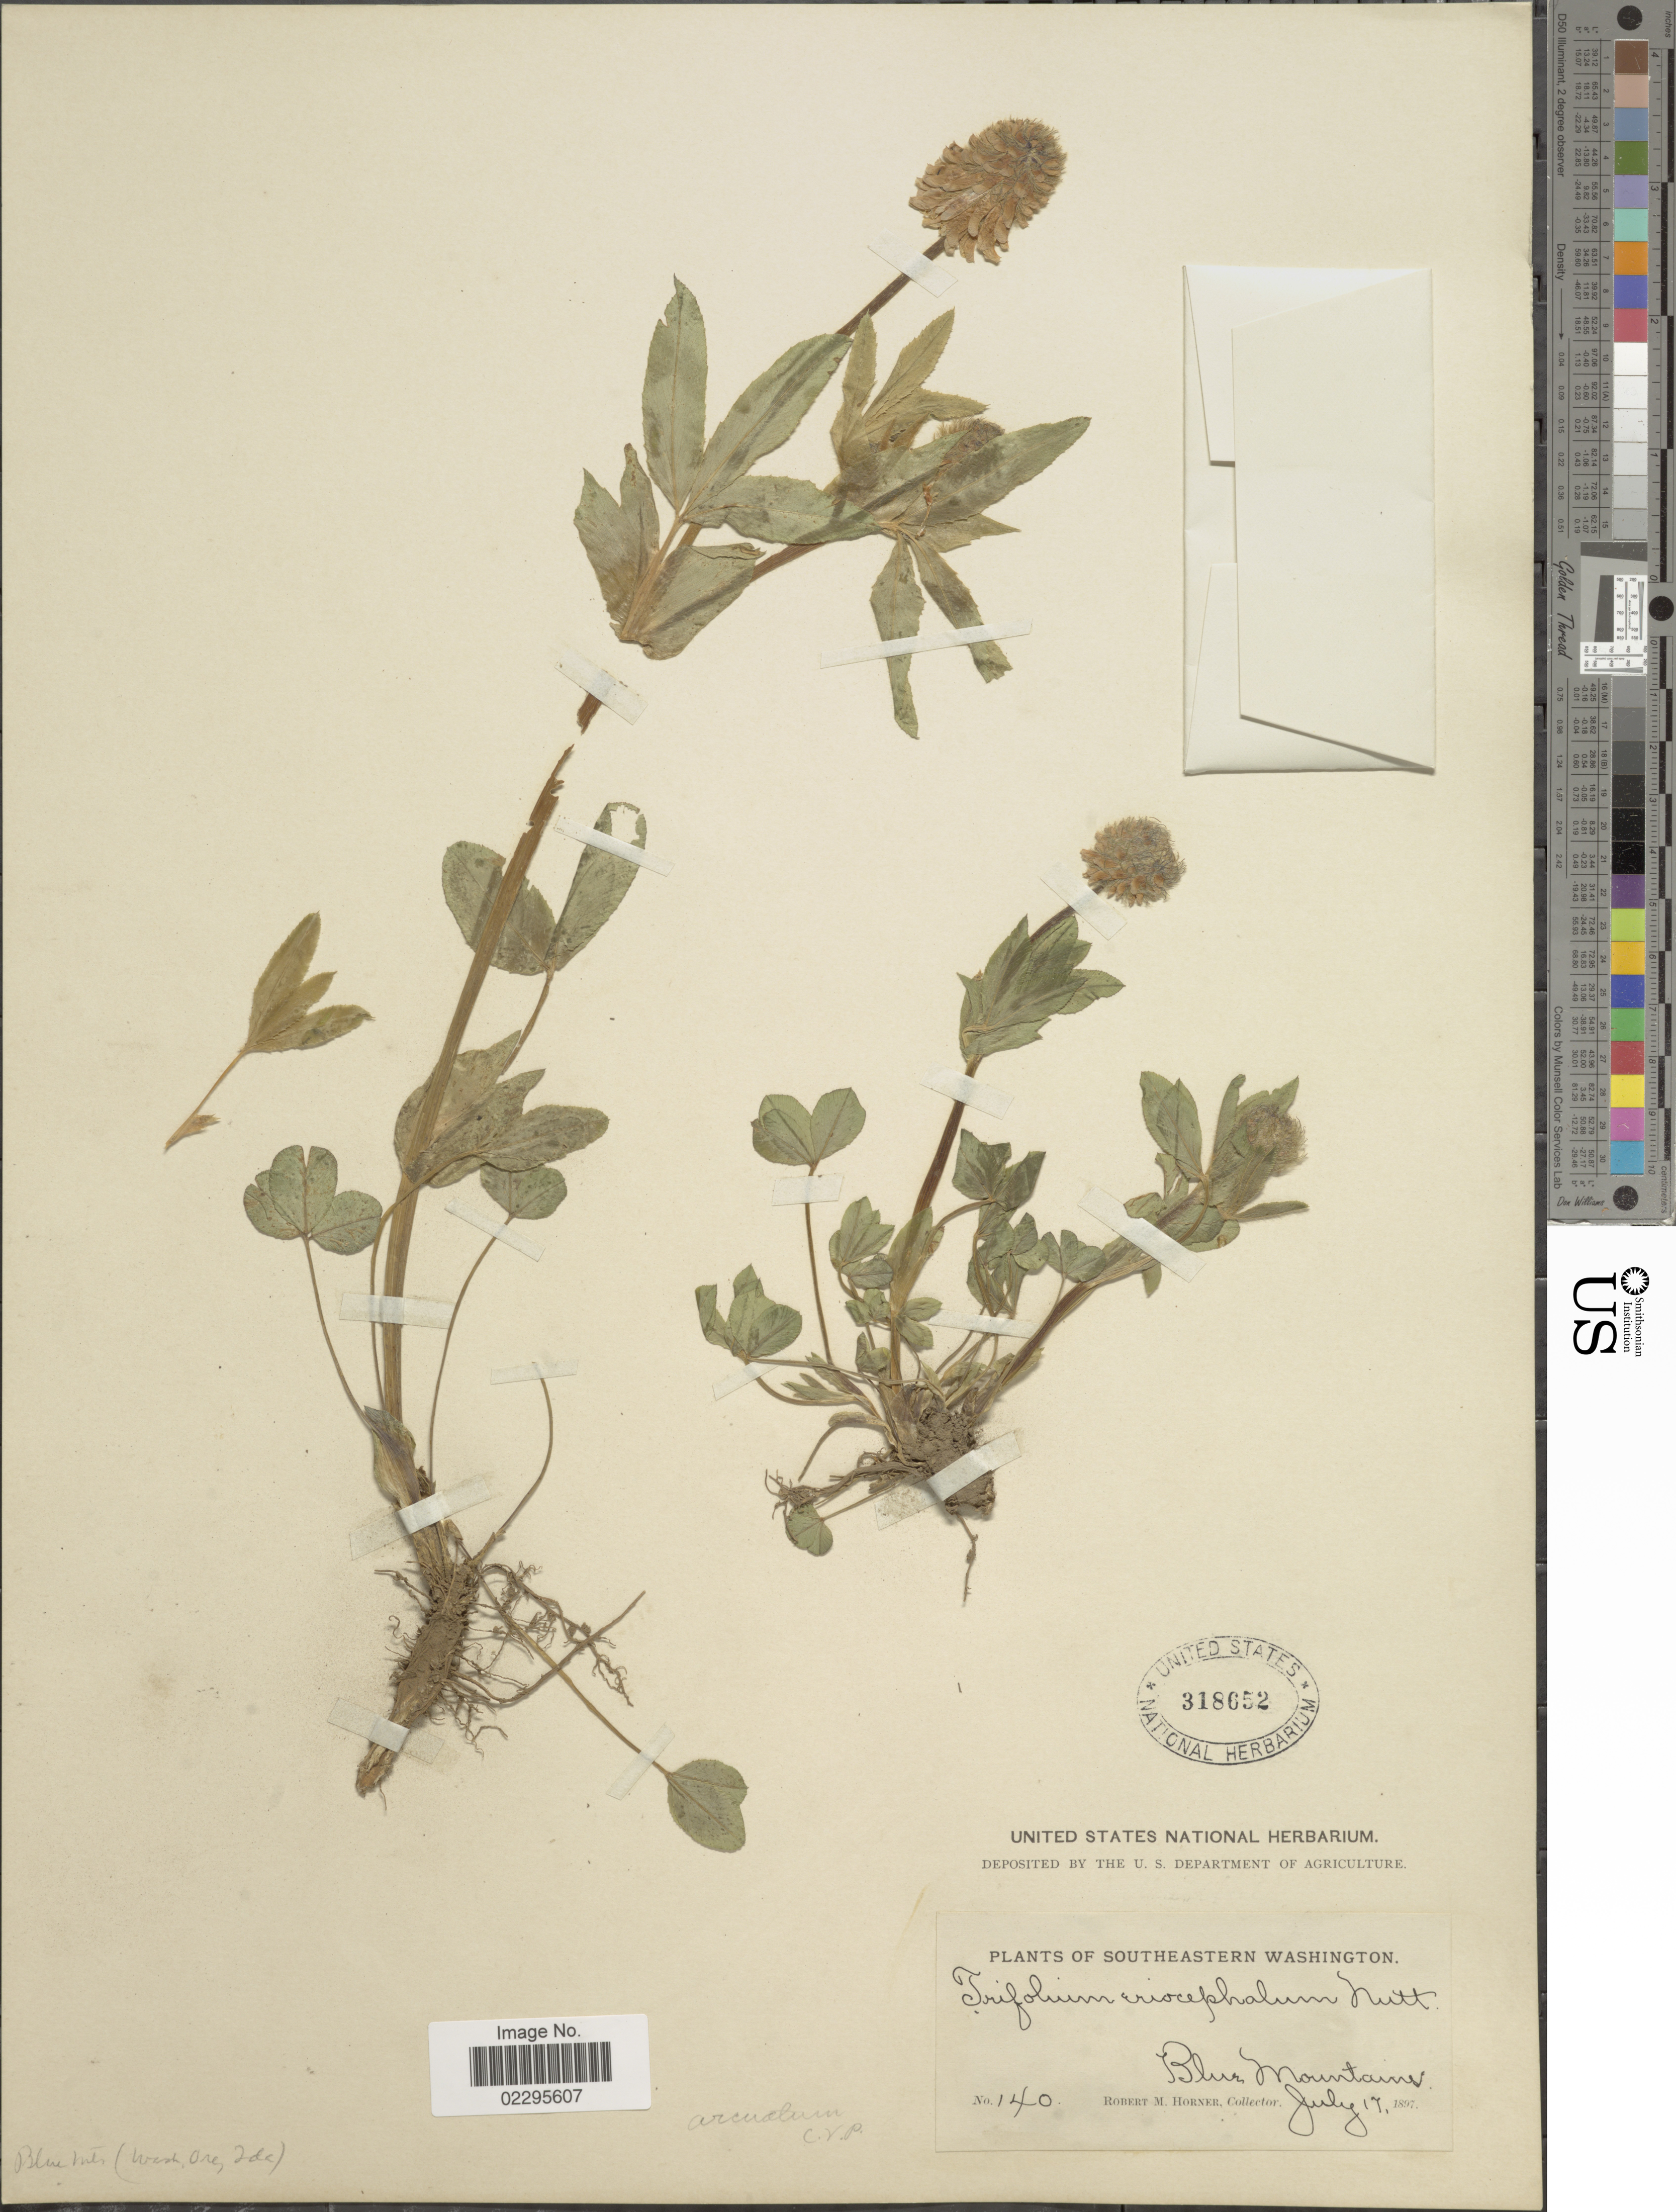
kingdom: Plantae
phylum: Tracheophyta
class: Magnoliopsida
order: Fabales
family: Fabaceae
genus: Trifolium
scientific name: Trifolium arcuatum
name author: Piper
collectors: R. Horner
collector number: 140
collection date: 1897-07-17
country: United States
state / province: Washington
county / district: Clallam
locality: Southeastern Washington. Blue Mountains.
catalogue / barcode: US 318652